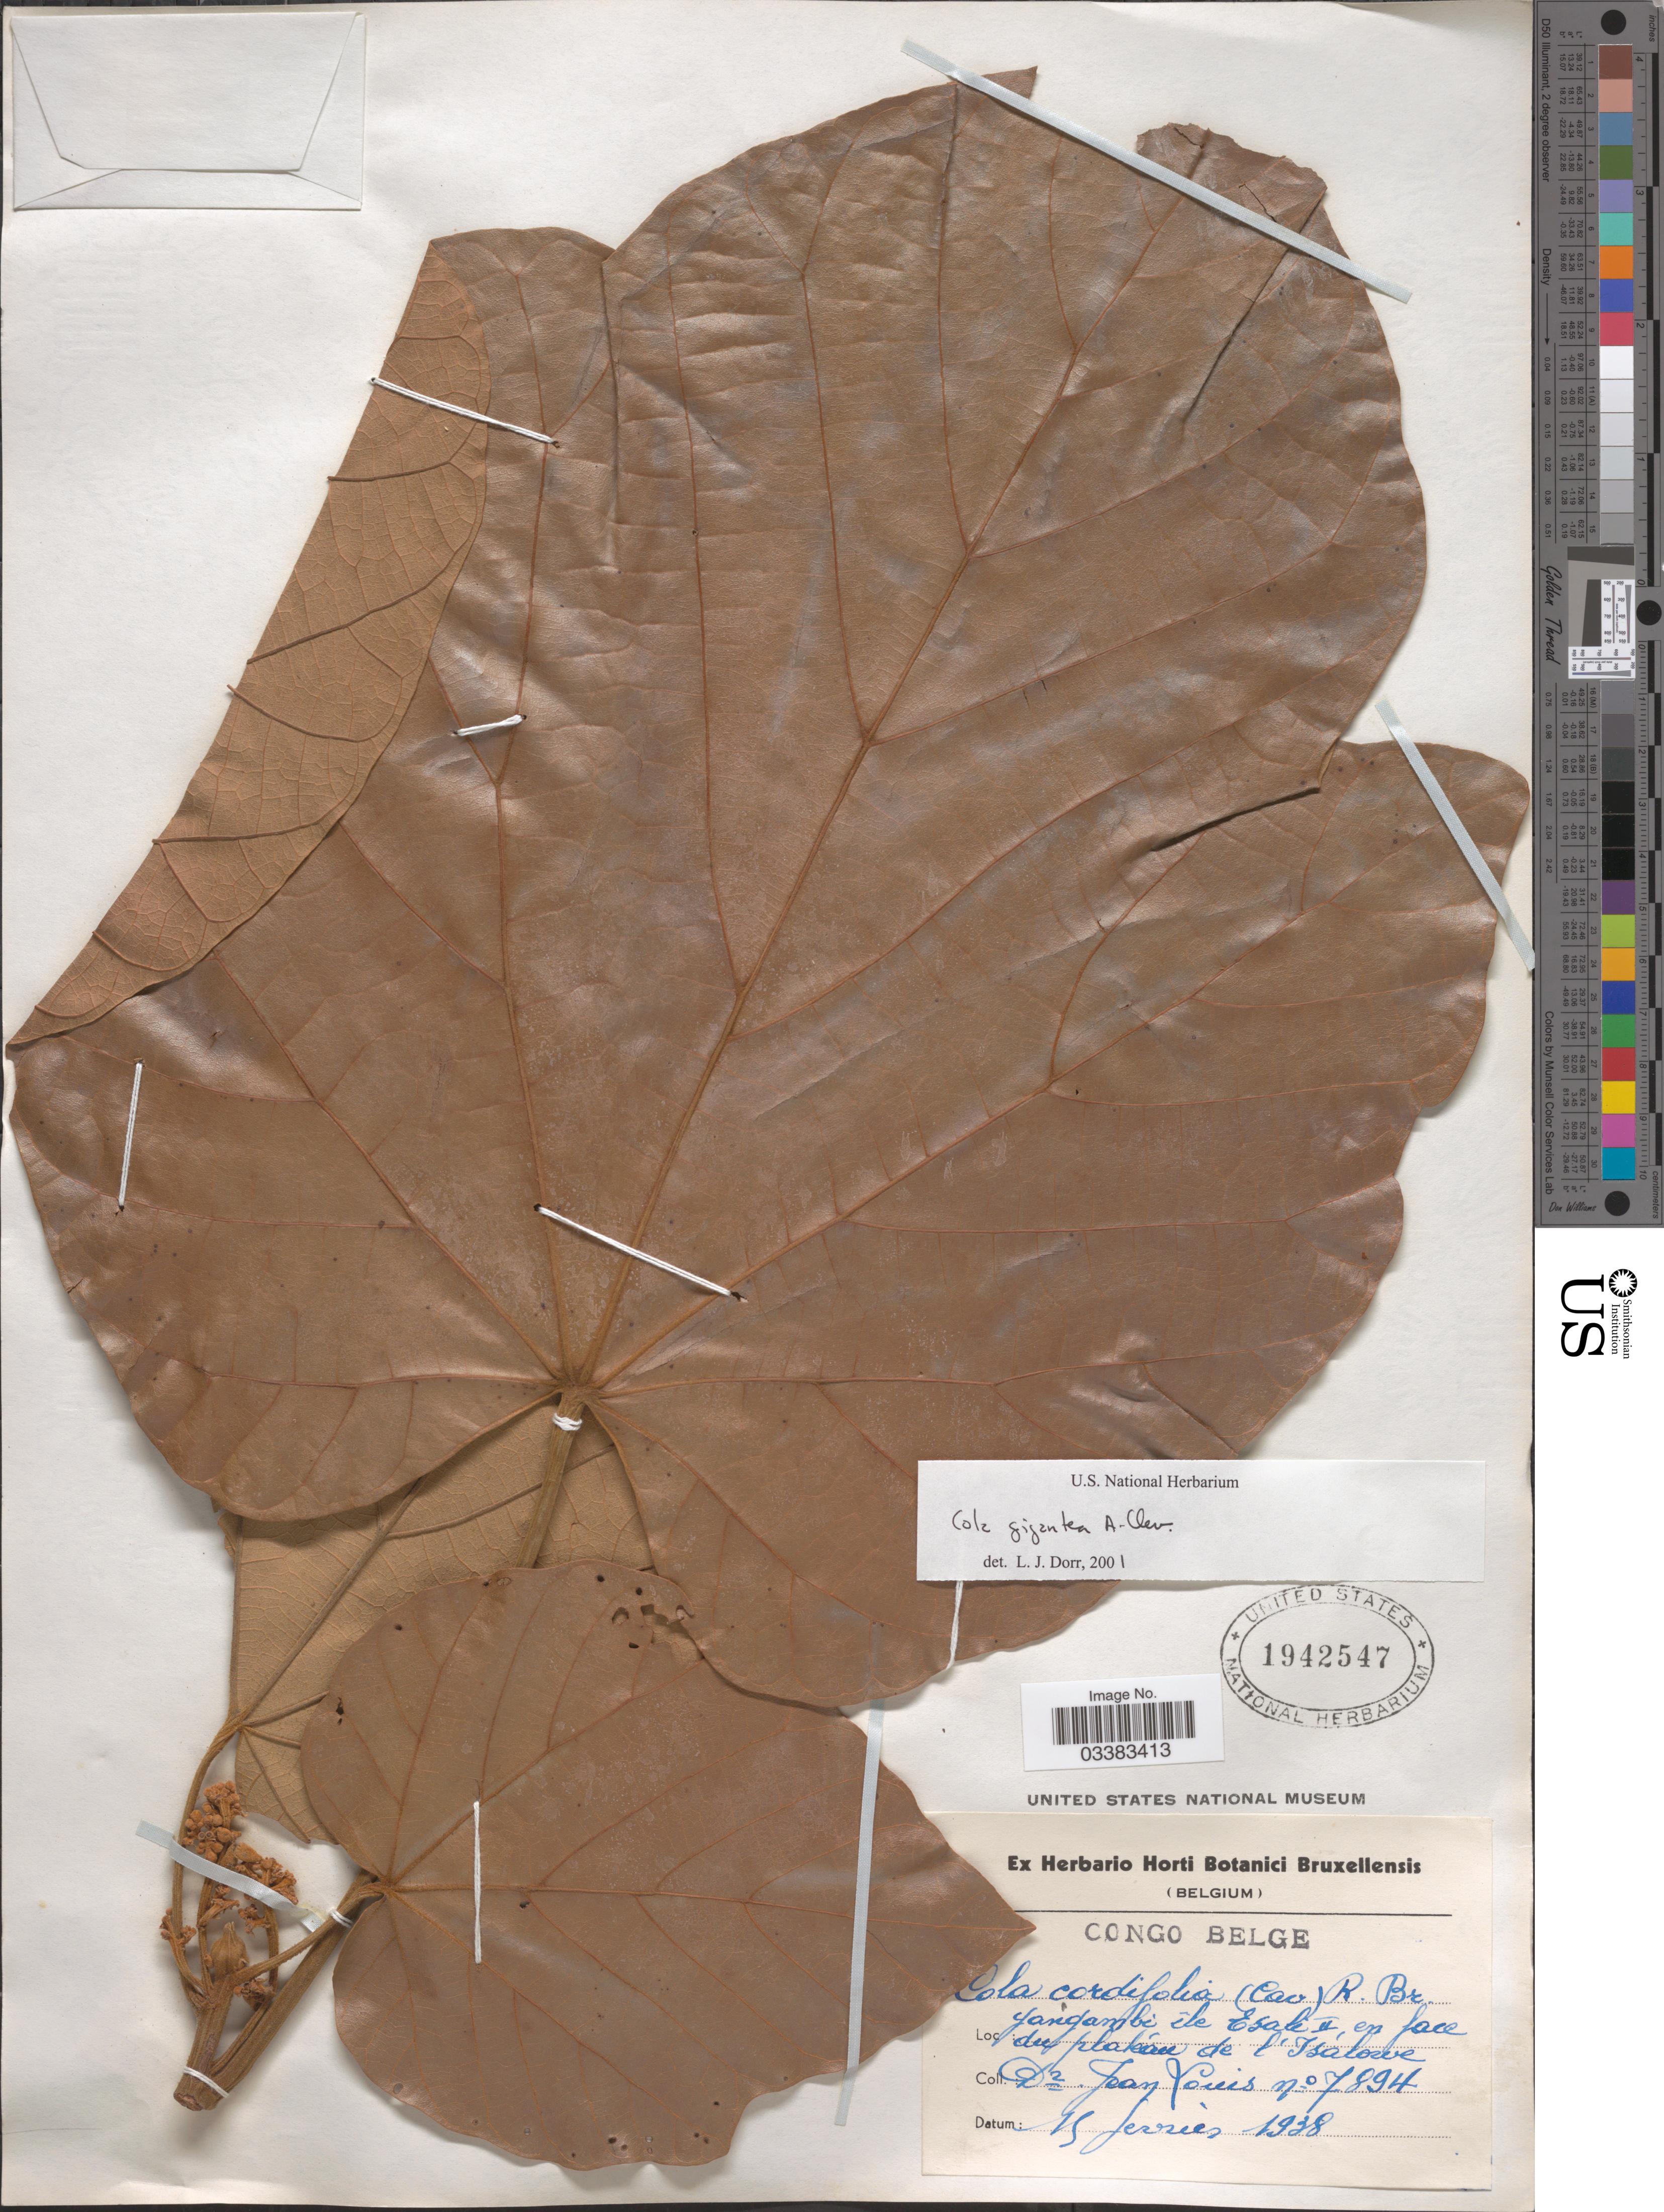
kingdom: Plantae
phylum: Tracheophyta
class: Magnoliopsida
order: Malvales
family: Malvaceae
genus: Cola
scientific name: Cola gigantea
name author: A. Chev.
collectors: J. Louis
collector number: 7894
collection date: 1938-02-15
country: Congo, Democratic Republic of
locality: Congo Belge. Yangambi ile Esali II, en face du plateau de l'Isalowe.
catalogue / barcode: US 1942547